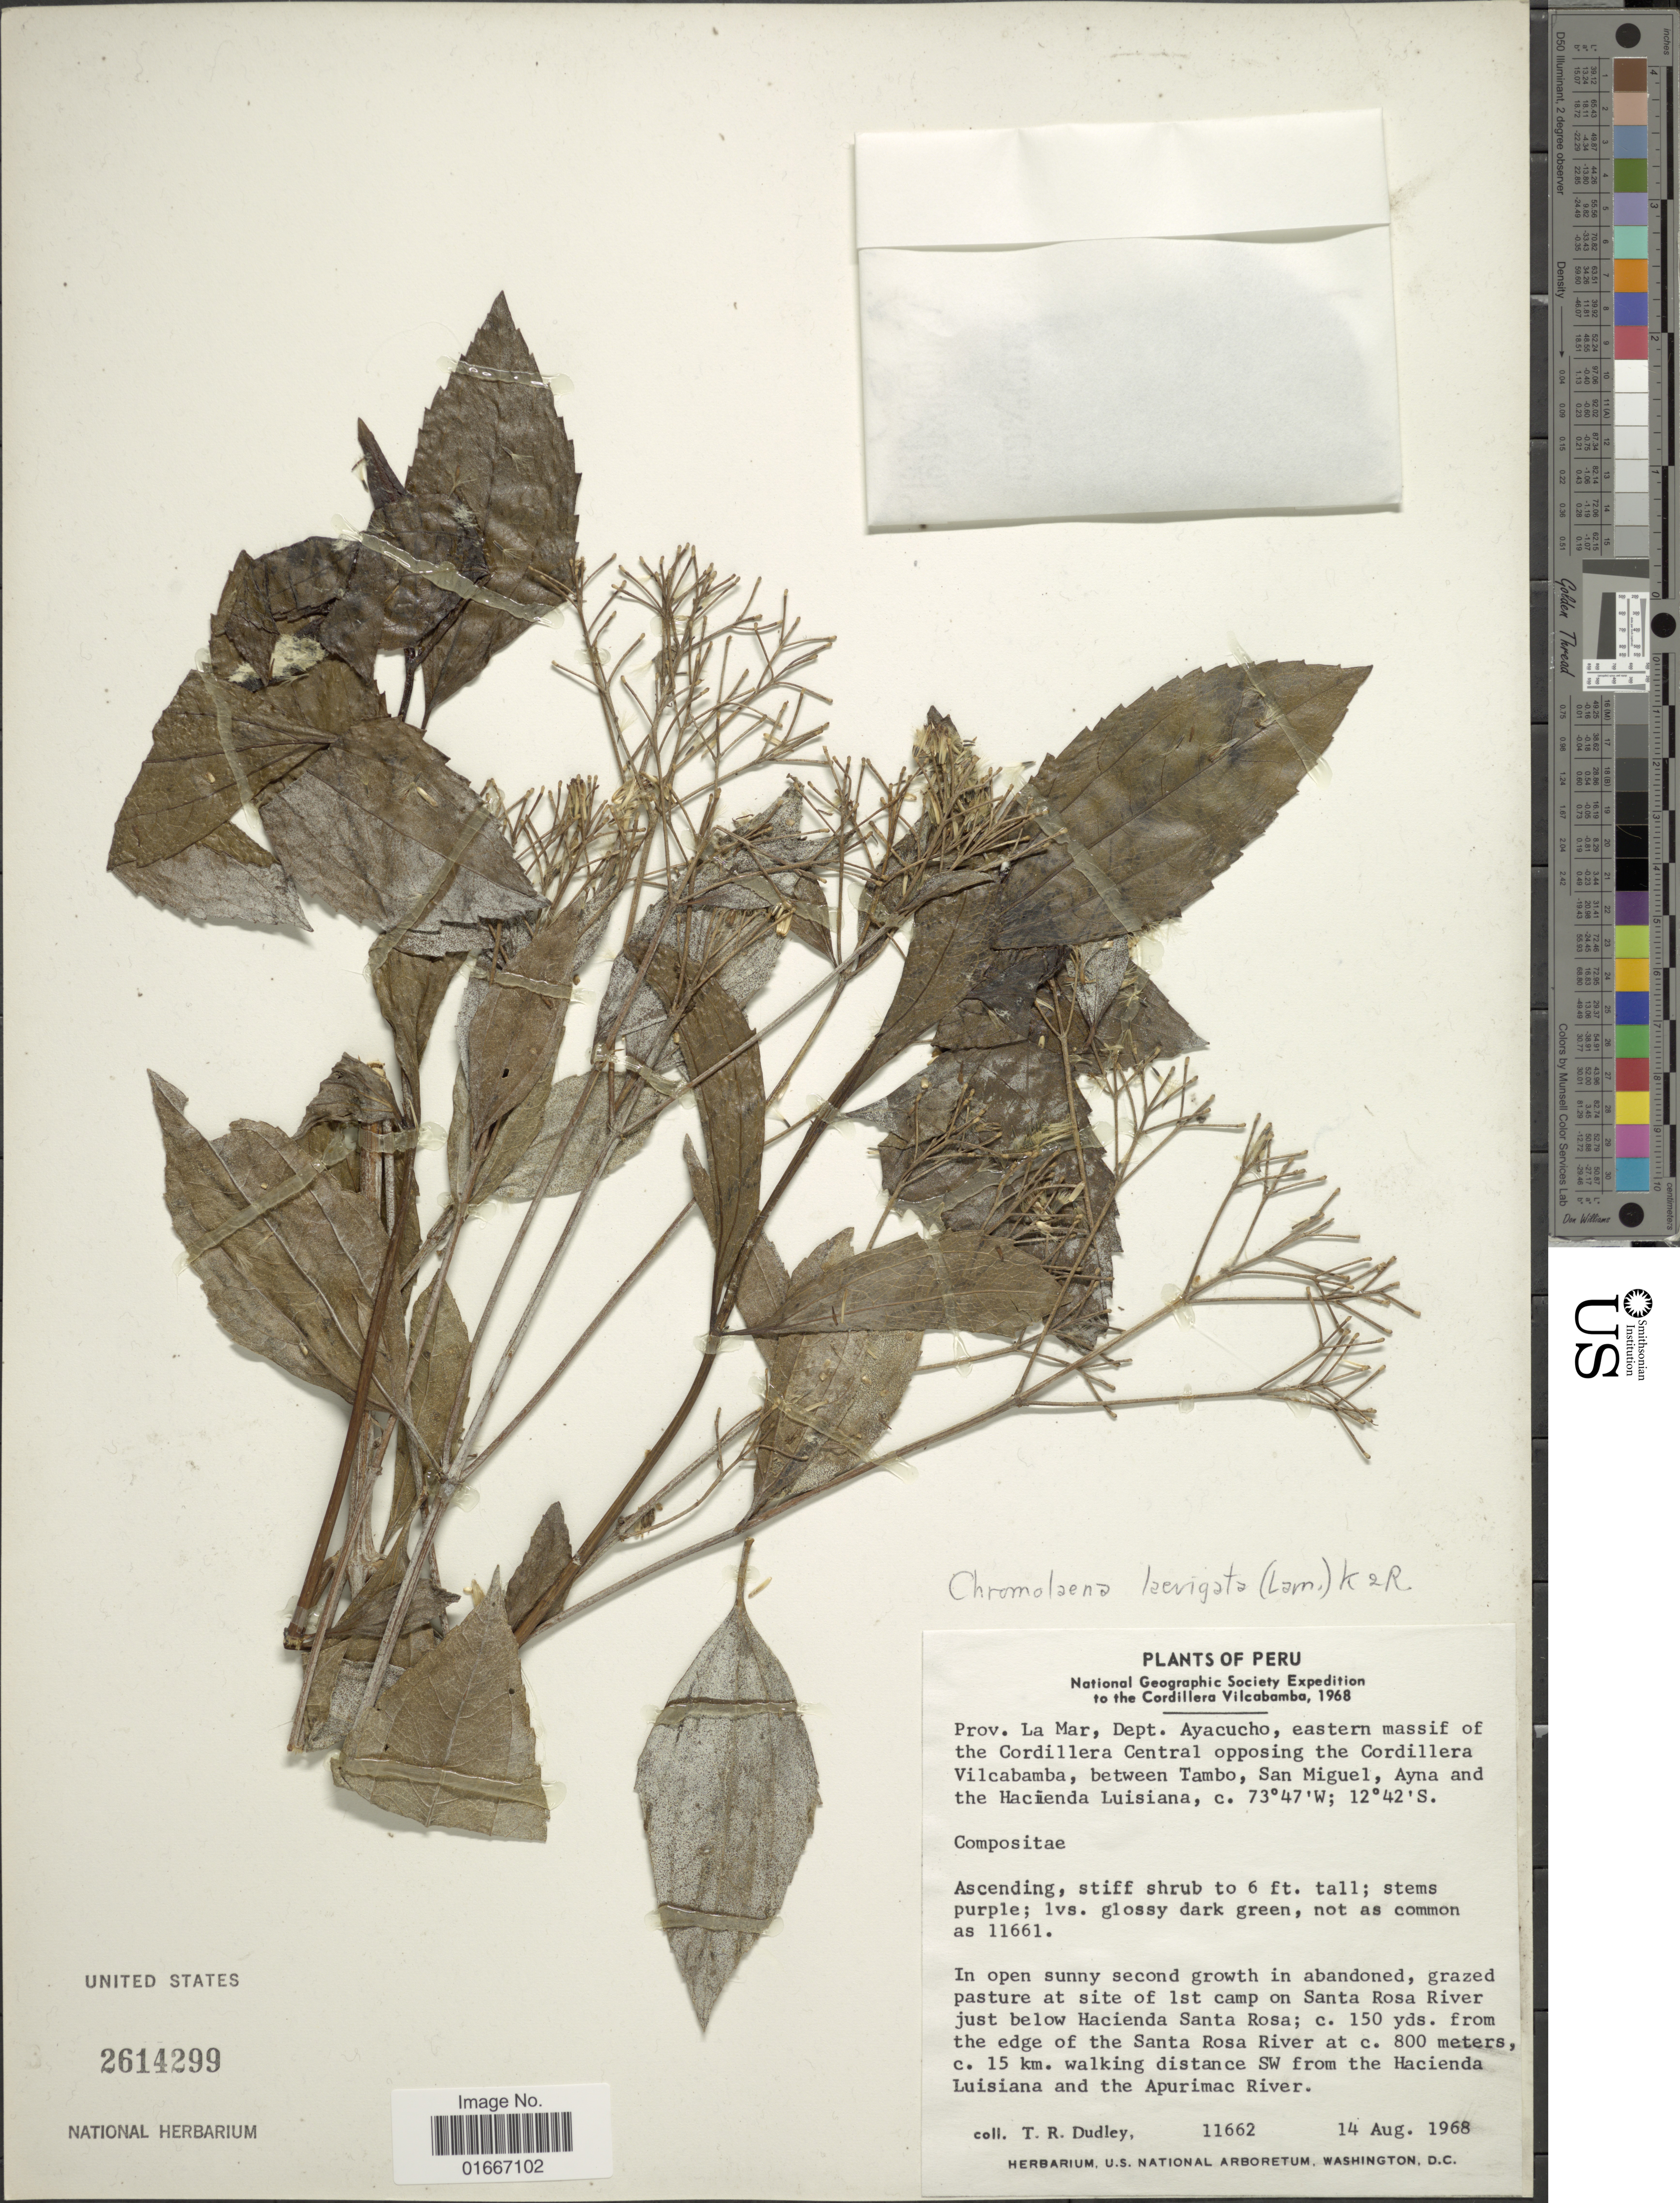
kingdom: Plantae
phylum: Tracheophyta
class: Magnoliopsida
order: Asterales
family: Asteraceae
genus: Chromolaena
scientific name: Chromolaena laevigata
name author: (Lam.) R.M. King & H. Rob.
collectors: T. R. Dudley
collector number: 11662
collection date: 1968-08-14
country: Peru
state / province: Ayacucho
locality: Peru. Prov. La Mar, Dept. Ayacucho, eastern massif of the Cordillera Central opposing the Cordillera Vilcabamba, between Tambo, San Miguel, Ayna and the Hacienda Luisiana. In open sunny second growth in abandoned, grazed pasture at site of 1st camp on Santa Rosa River just below Hacienda Santa Rosa; c. 150 yds. from the edge of the Santa Rosa River c. 15 km. walking distance SW from the Hacienda Luisiana and the Apurimac River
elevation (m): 800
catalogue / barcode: US 2614299